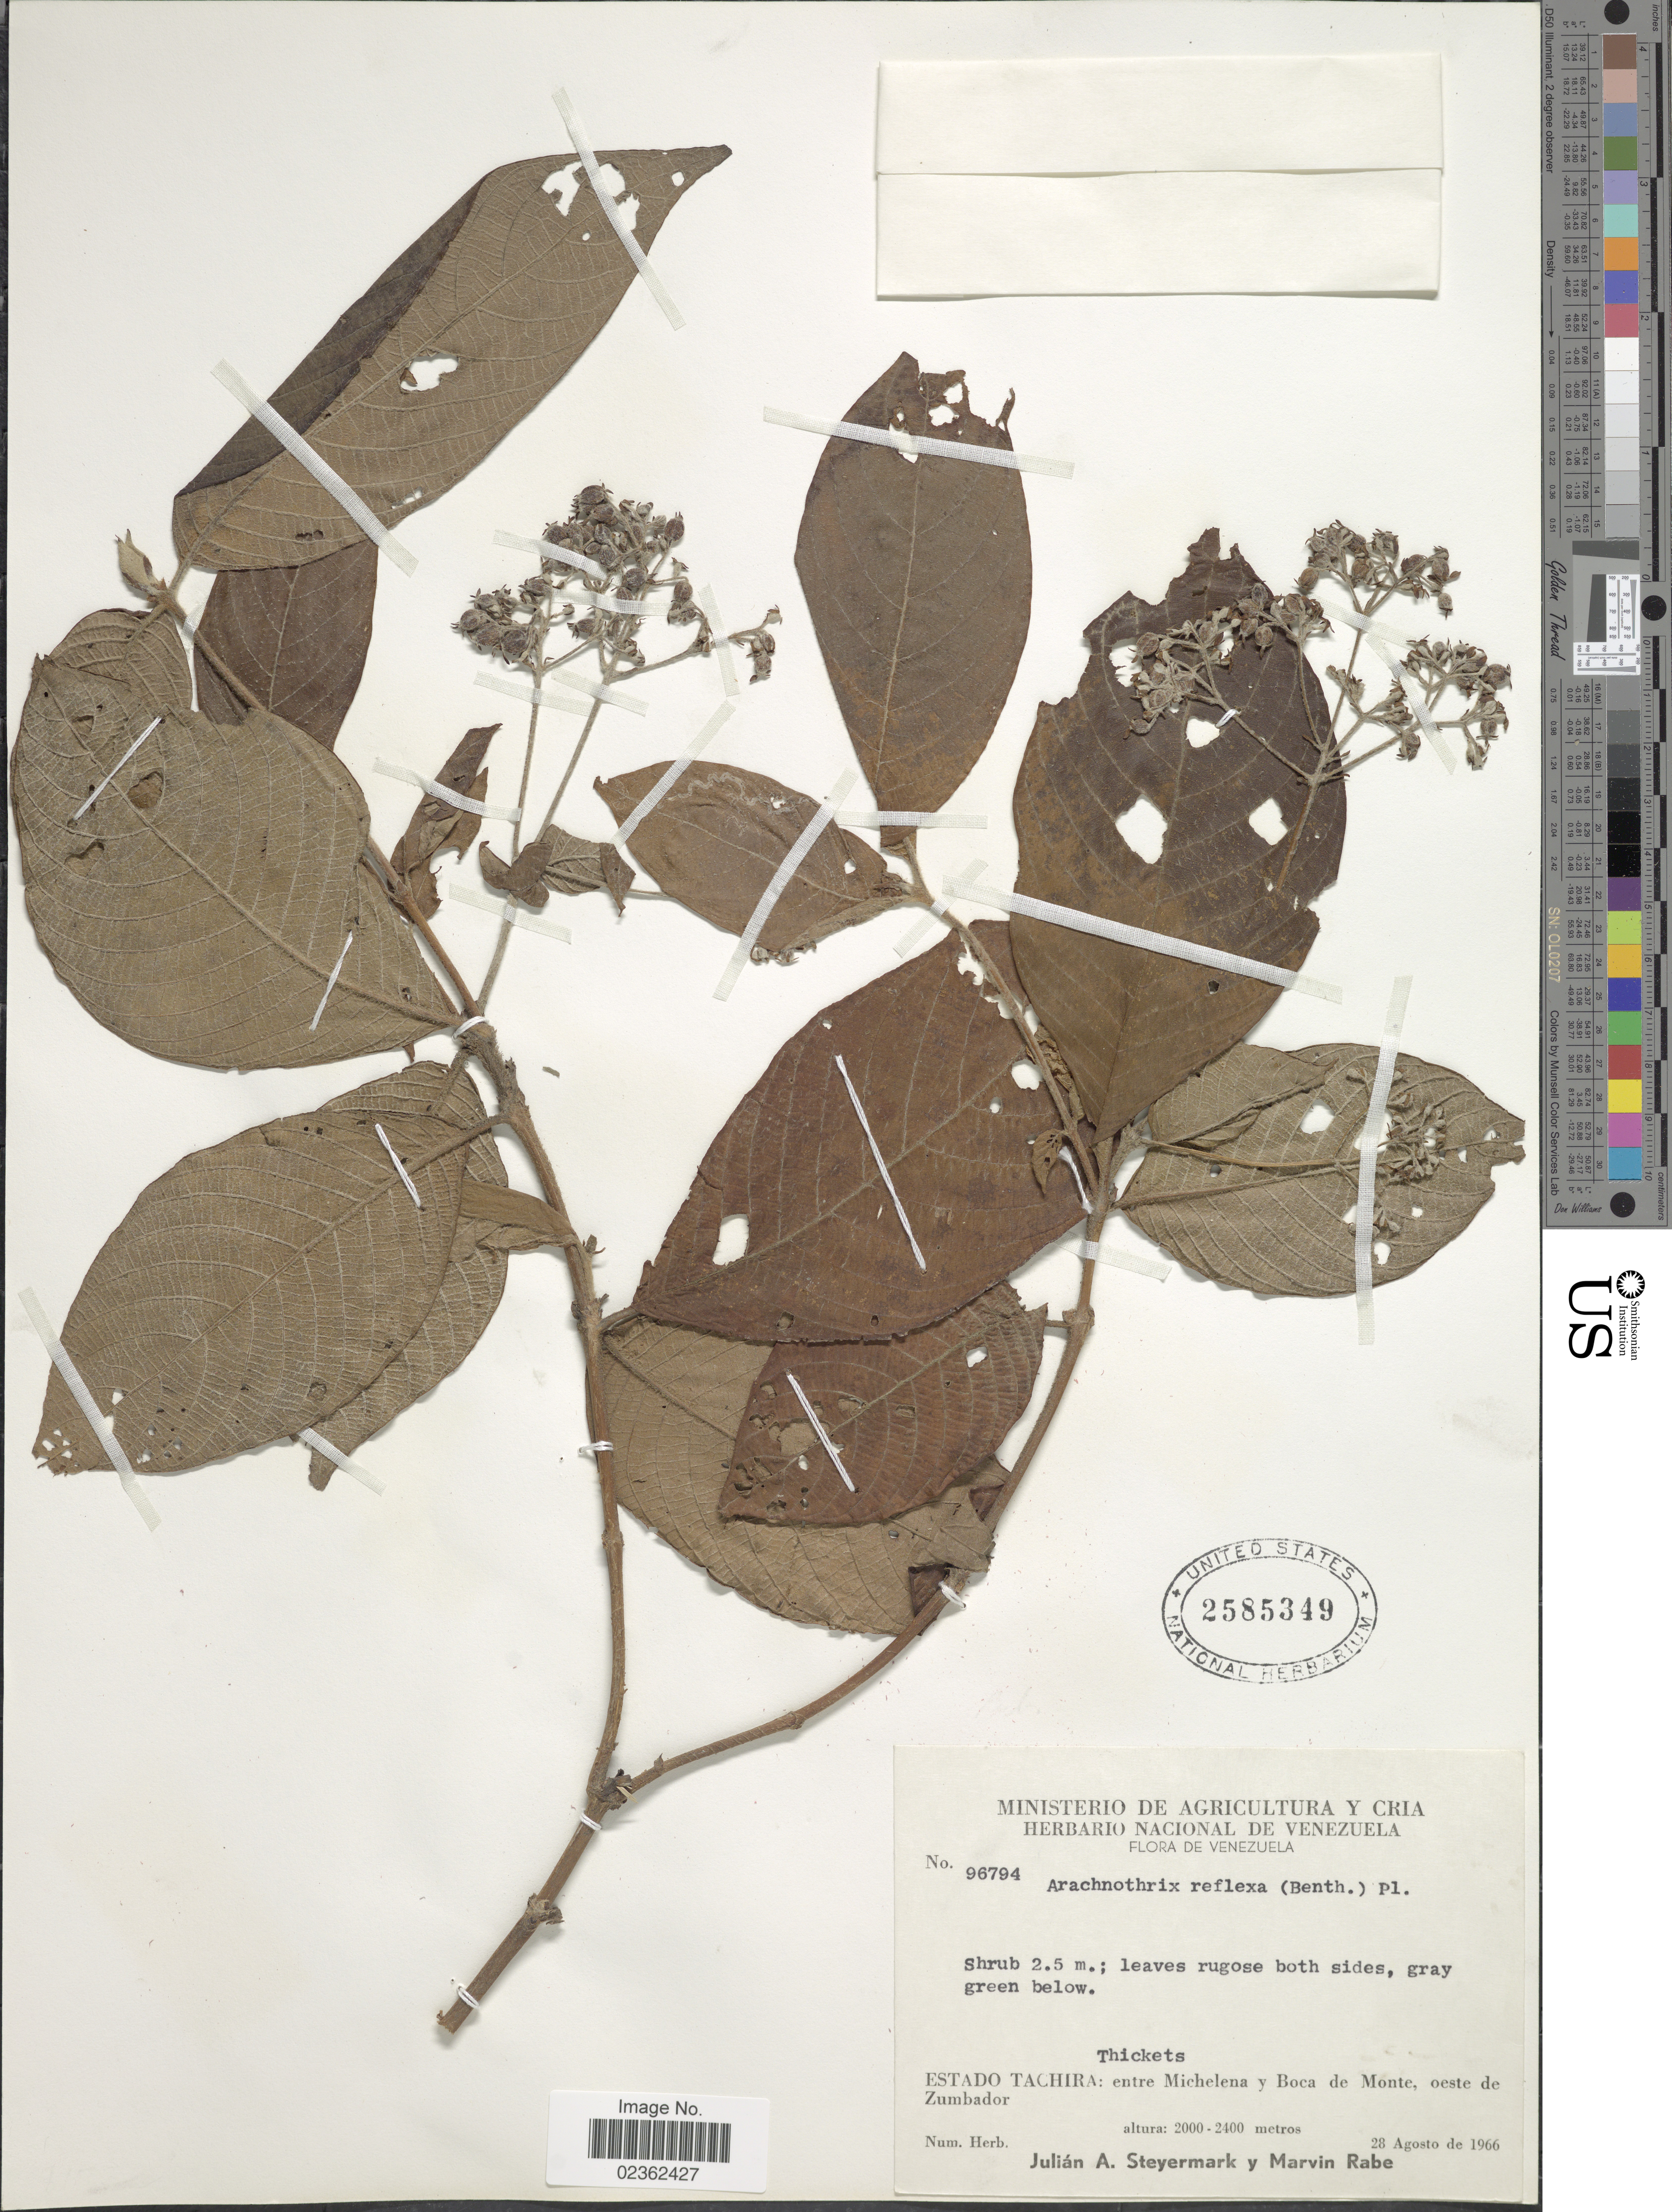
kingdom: Plantae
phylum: Tracheophyta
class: Magnoliopsida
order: Gentianales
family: Rubiaceae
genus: Arachnothryx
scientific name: Arachnothryx reflexa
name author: (Benth.) Planch.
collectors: J. Steyermark & M. Rabe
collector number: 96794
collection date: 1966-08-28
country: Venezuela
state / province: Tachira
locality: Thickets, entre Michelanca y Boca de Monte, oeste de Zumbador.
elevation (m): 2000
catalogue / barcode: US 2585349